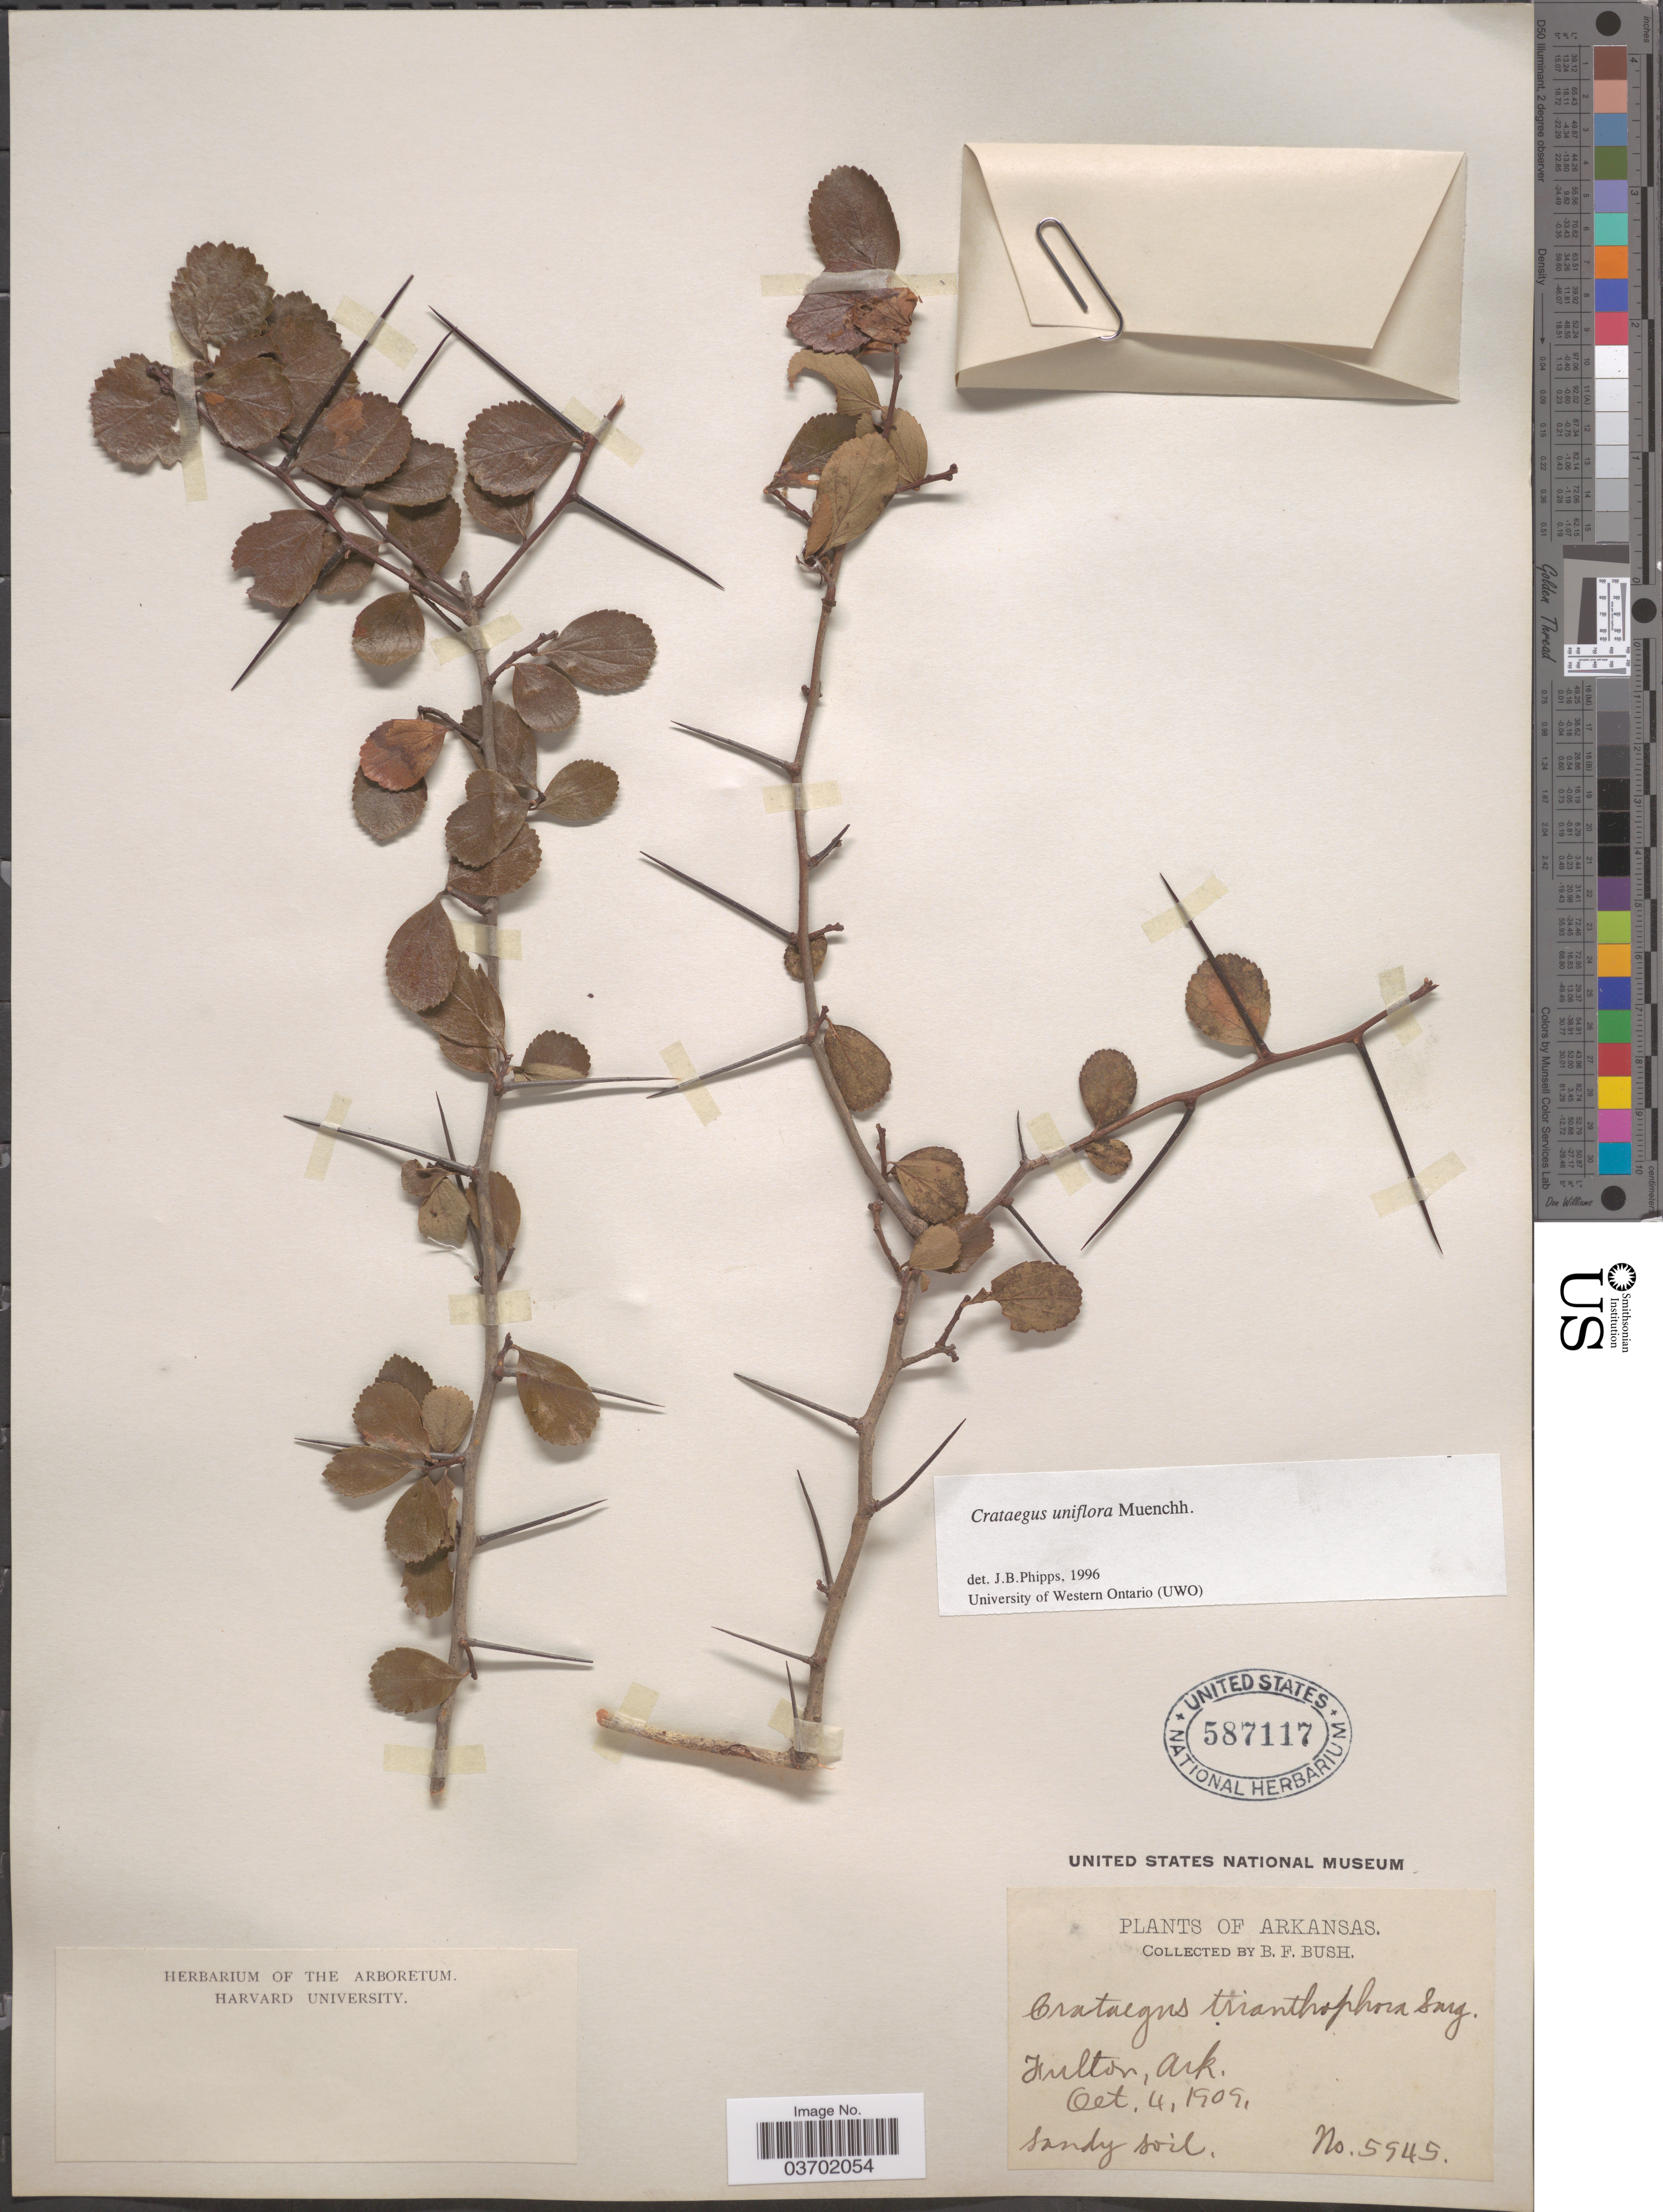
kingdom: Plantae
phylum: Tracheophyta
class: Magnoliopsida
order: Rosales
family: Rosaceae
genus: Crataegus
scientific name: Crataegus uniflora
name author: Münchh.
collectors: B. F. Bush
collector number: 5945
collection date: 1909-10-04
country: United States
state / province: Arkansas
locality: Fulton.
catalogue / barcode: US 587117